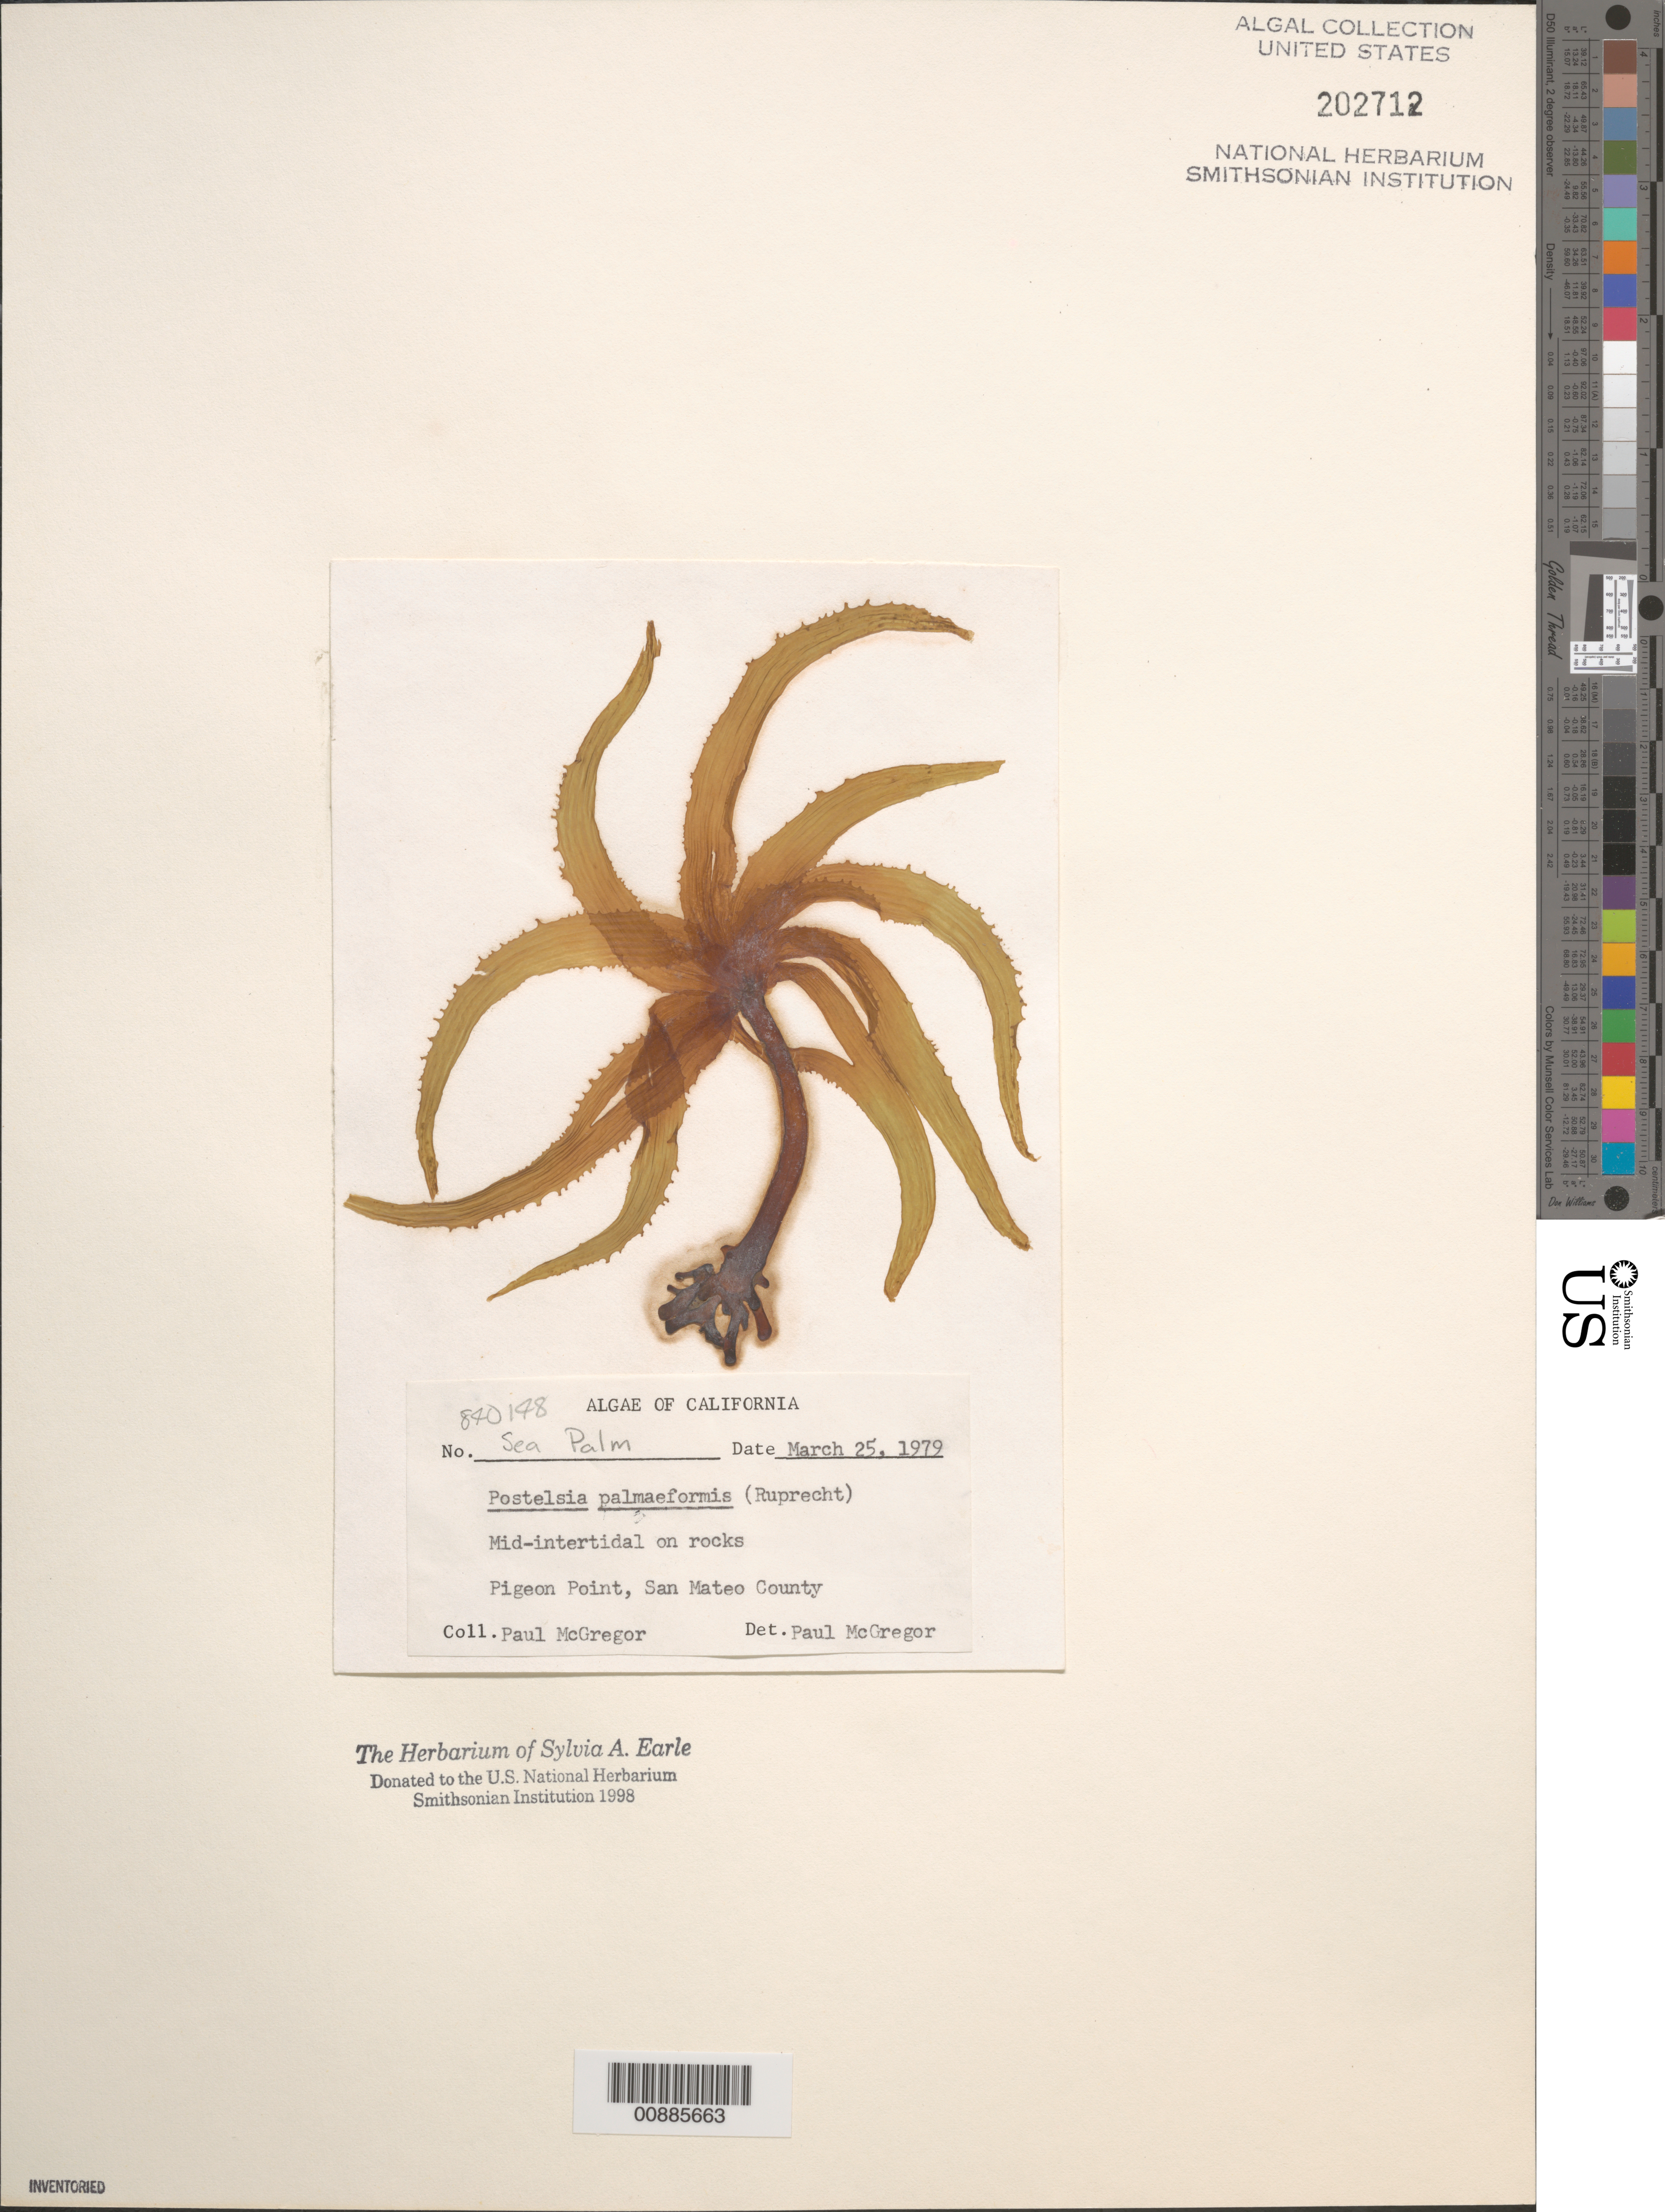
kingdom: Chromista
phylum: Ochrophyta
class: Phaeophyceae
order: Laminariales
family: Laminariaceae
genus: Postelsia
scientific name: Postelsia palmaeformis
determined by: McGregor, Paul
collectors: P. McGregor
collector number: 840148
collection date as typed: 25 Mar 1979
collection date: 1979-03-25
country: United States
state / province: California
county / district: San Mateo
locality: Pigeon Point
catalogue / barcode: US 202712